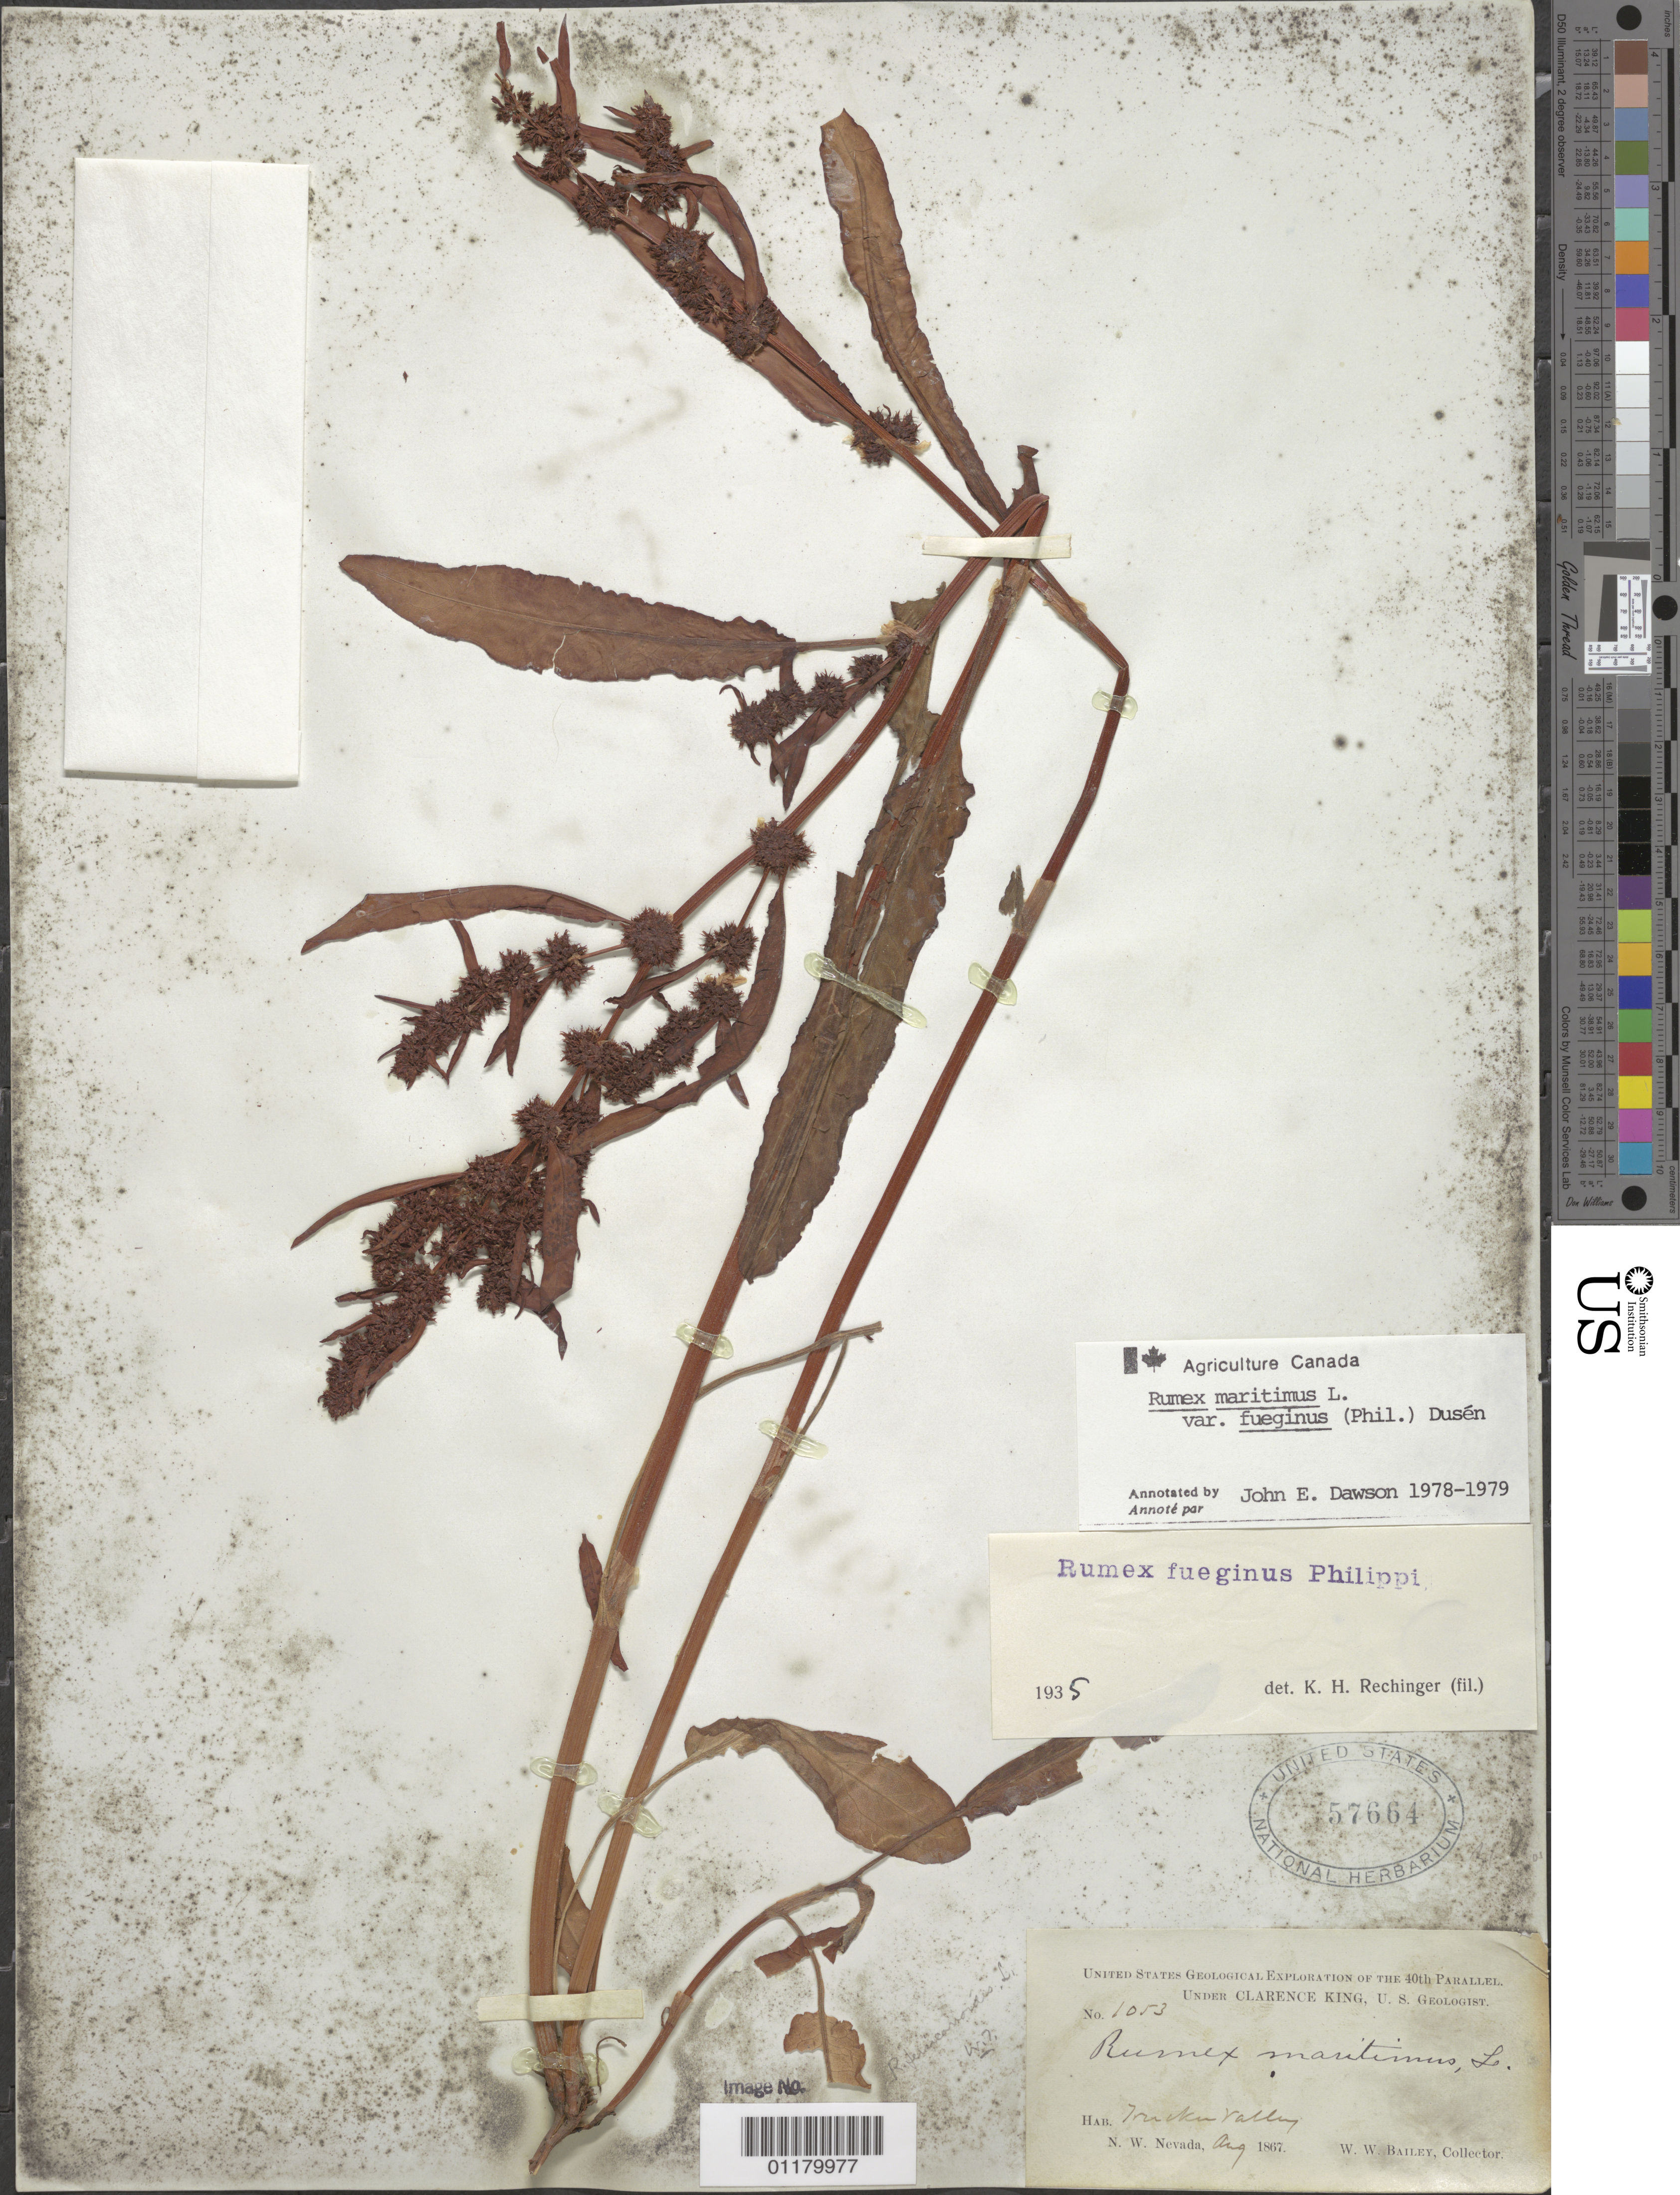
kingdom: Plantae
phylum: Tracheophyta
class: Magnoliopsida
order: Caryophyllales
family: Polygonaceae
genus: Rumex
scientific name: Rumex maritimus var. fueginus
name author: (Phil.) Dusén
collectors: W. W. Bailey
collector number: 1053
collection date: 1867-08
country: United States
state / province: Nevada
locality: Truckee Valley, N.W. Nevada.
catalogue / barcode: US 57664